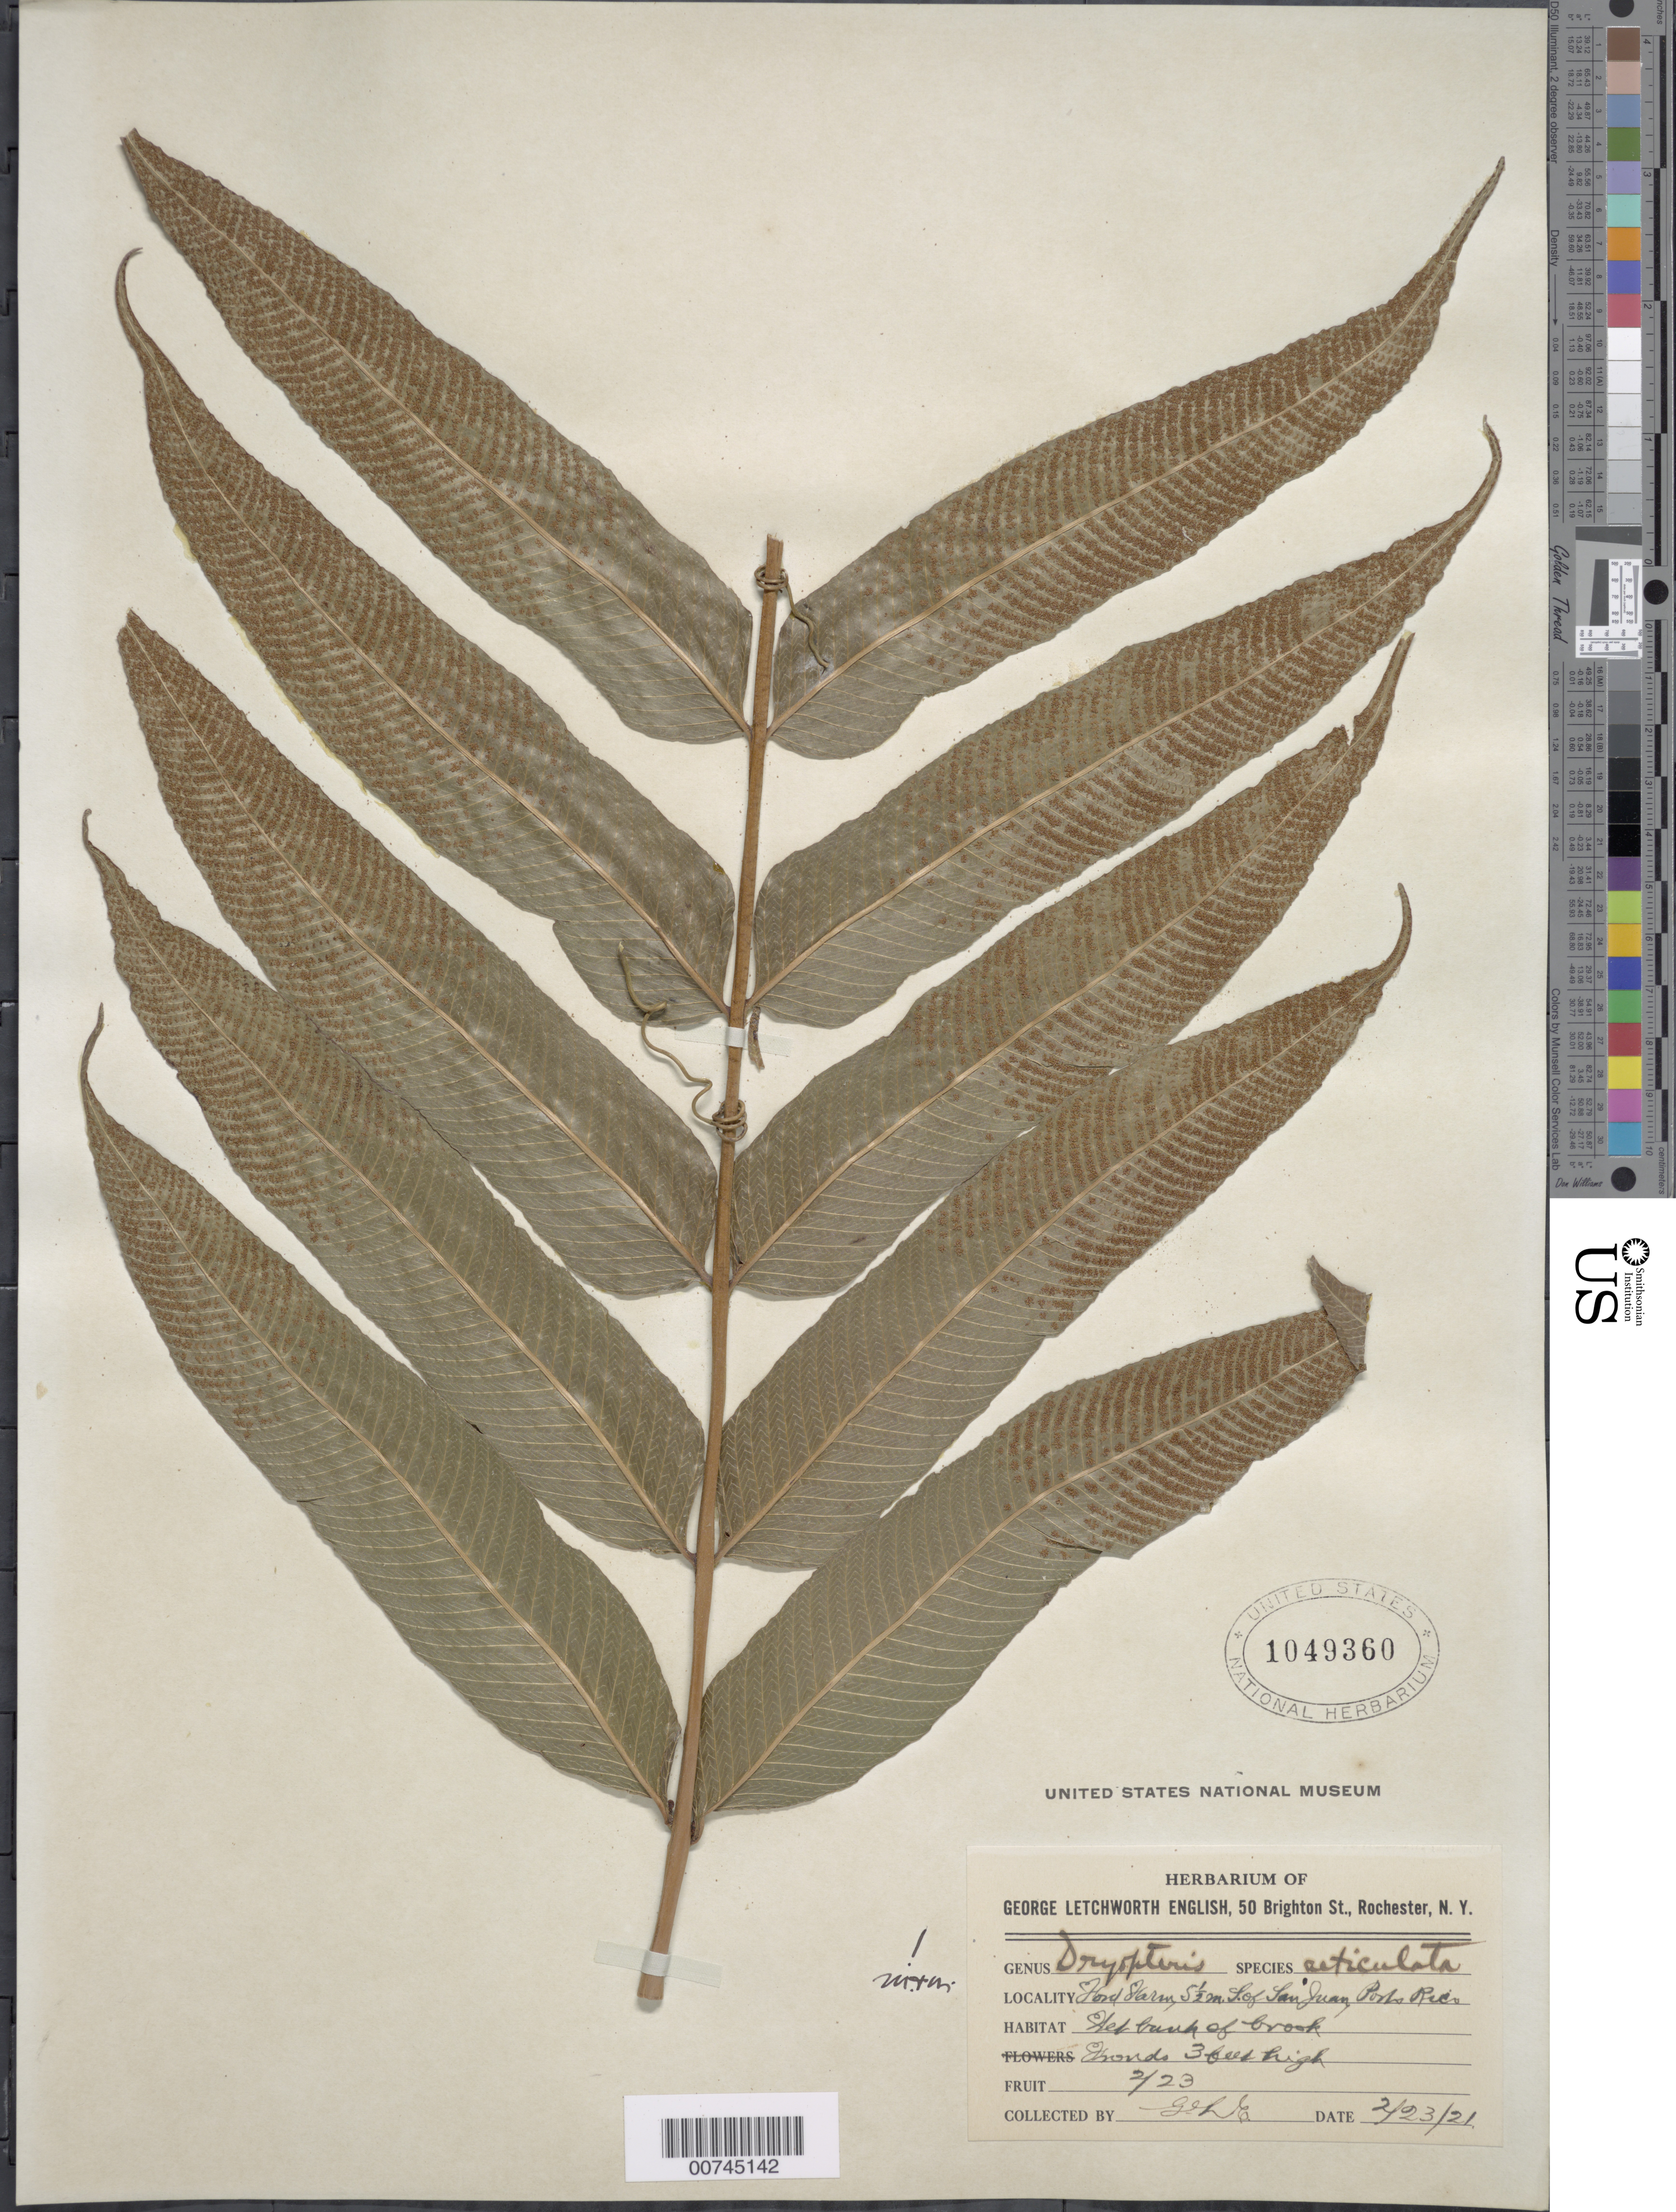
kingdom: Plantae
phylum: Tracheophyta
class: Polypodiopsida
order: Polypodiales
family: Thelypteridaceae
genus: Meniscium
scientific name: Meniscium reticulatum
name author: (L.) Sw.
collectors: G. Letchworth E.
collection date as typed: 23 Feb 1921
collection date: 1921-02-23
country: Puerto Rico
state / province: San Juan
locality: Hard Farm, 5 1/2 km S of San Juan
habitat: Wet bank of brook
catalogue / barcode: US 1049360